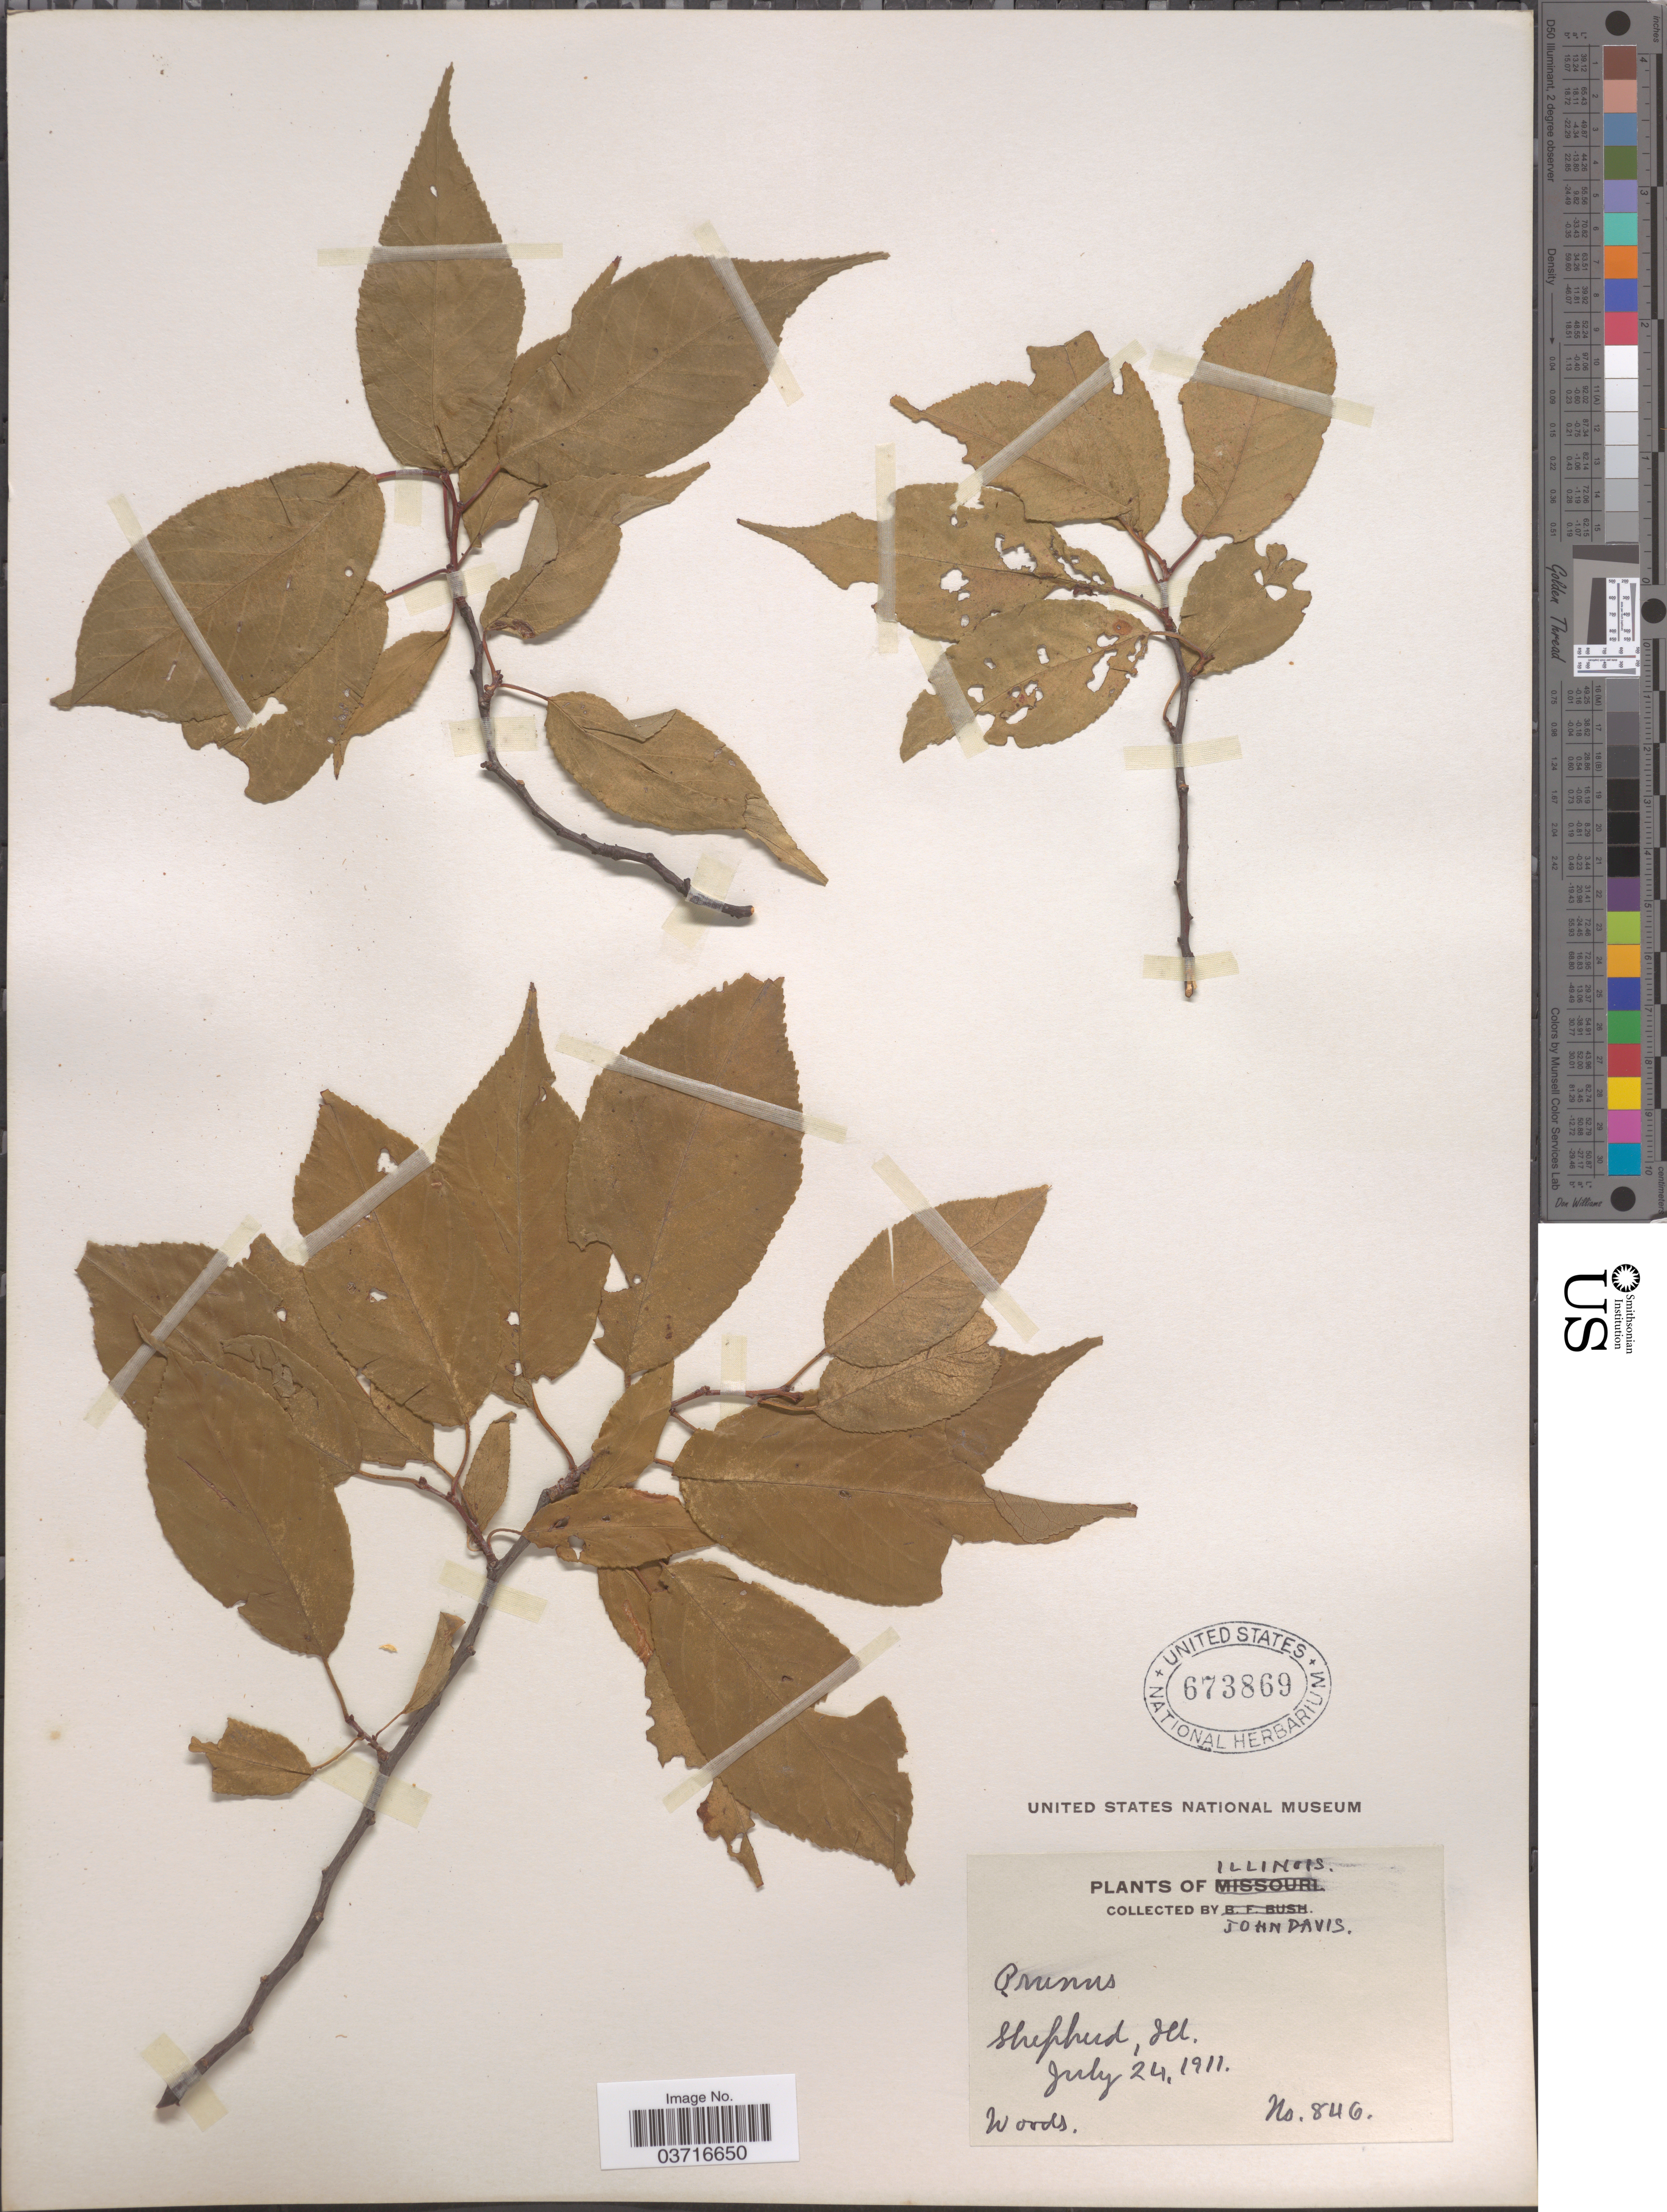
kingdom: Plantae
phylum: Tracheophyta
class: Magnoliopsida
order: Rosales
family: Rosaceae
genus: Prunus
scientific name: Prunus sp.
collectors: J. Davis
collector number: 846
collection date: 1911-07-24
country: United States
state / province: Illinois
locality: Shepherd.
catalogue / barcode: US 673869